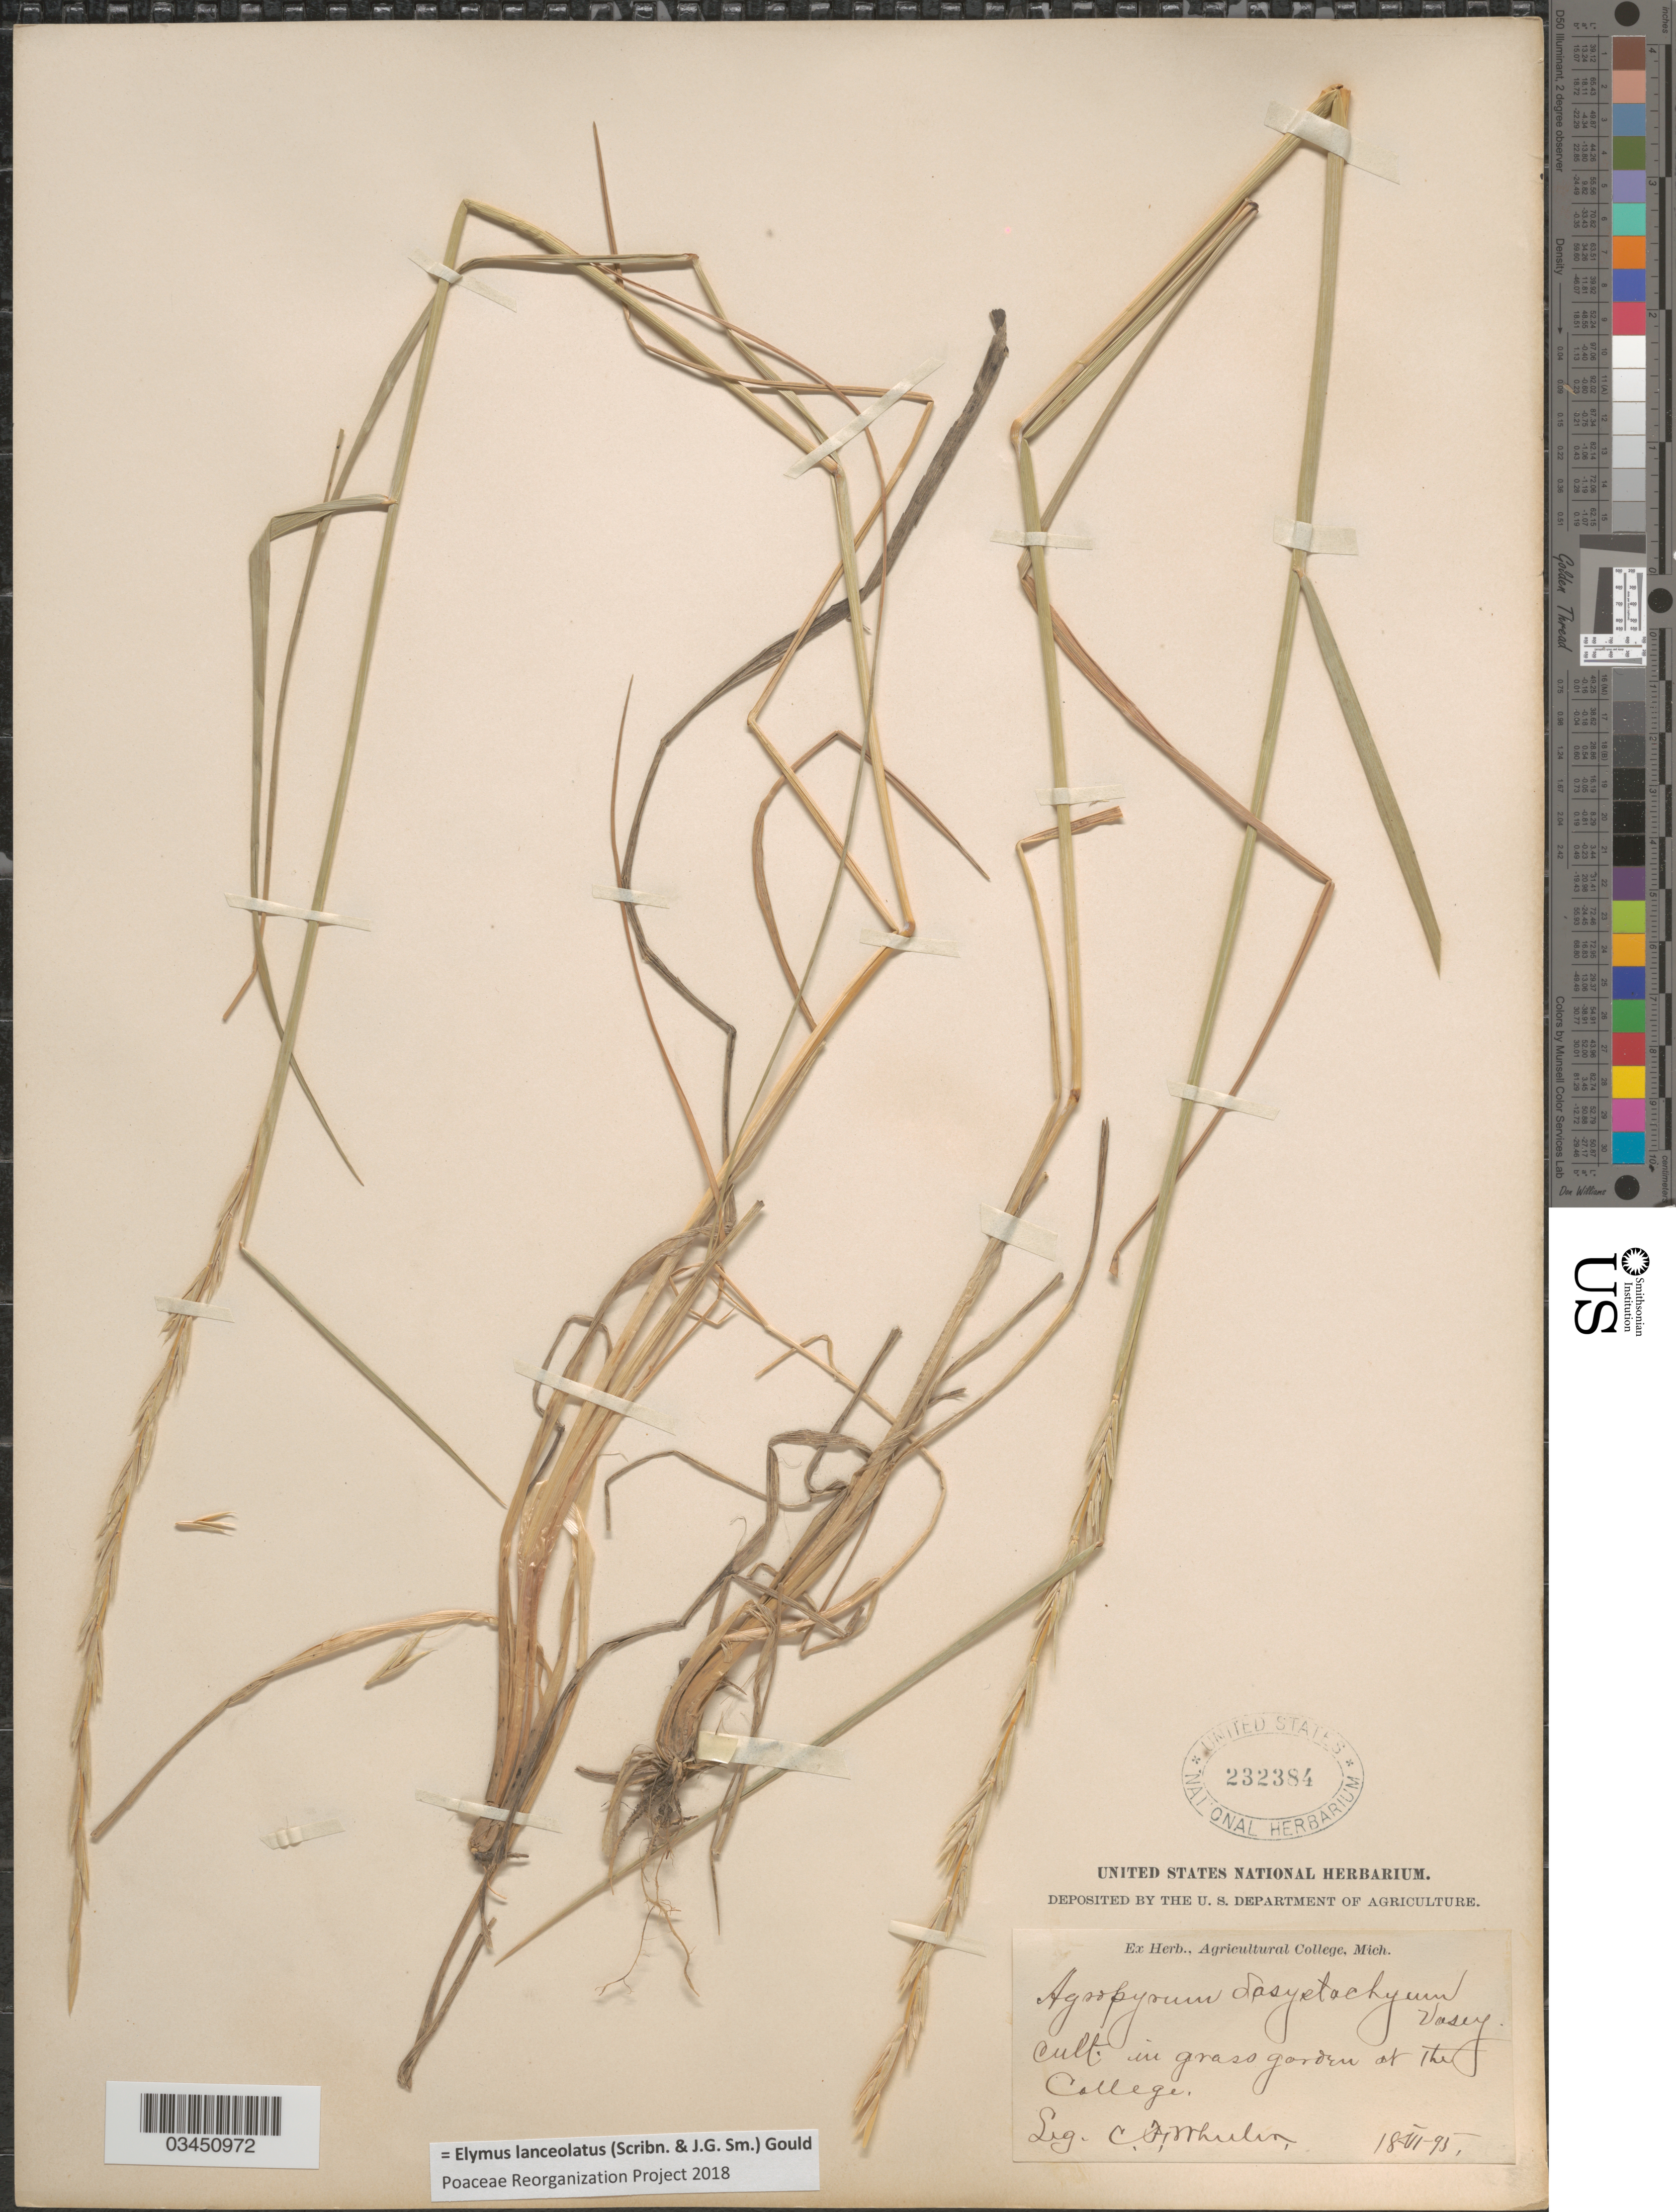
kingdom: Plantae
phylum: Tracheophyta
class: Liliopsida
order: Poales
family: Poaceae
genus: Elymus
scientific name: Elymus lanceolatus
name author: (Scribn. & J.G. Sm.) Gould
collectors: C. Wheeler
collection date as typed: Transcribed d/m/y: 18/6/95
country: United States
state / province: Michigan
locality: In grass garden at the College.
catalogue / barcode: US 232384